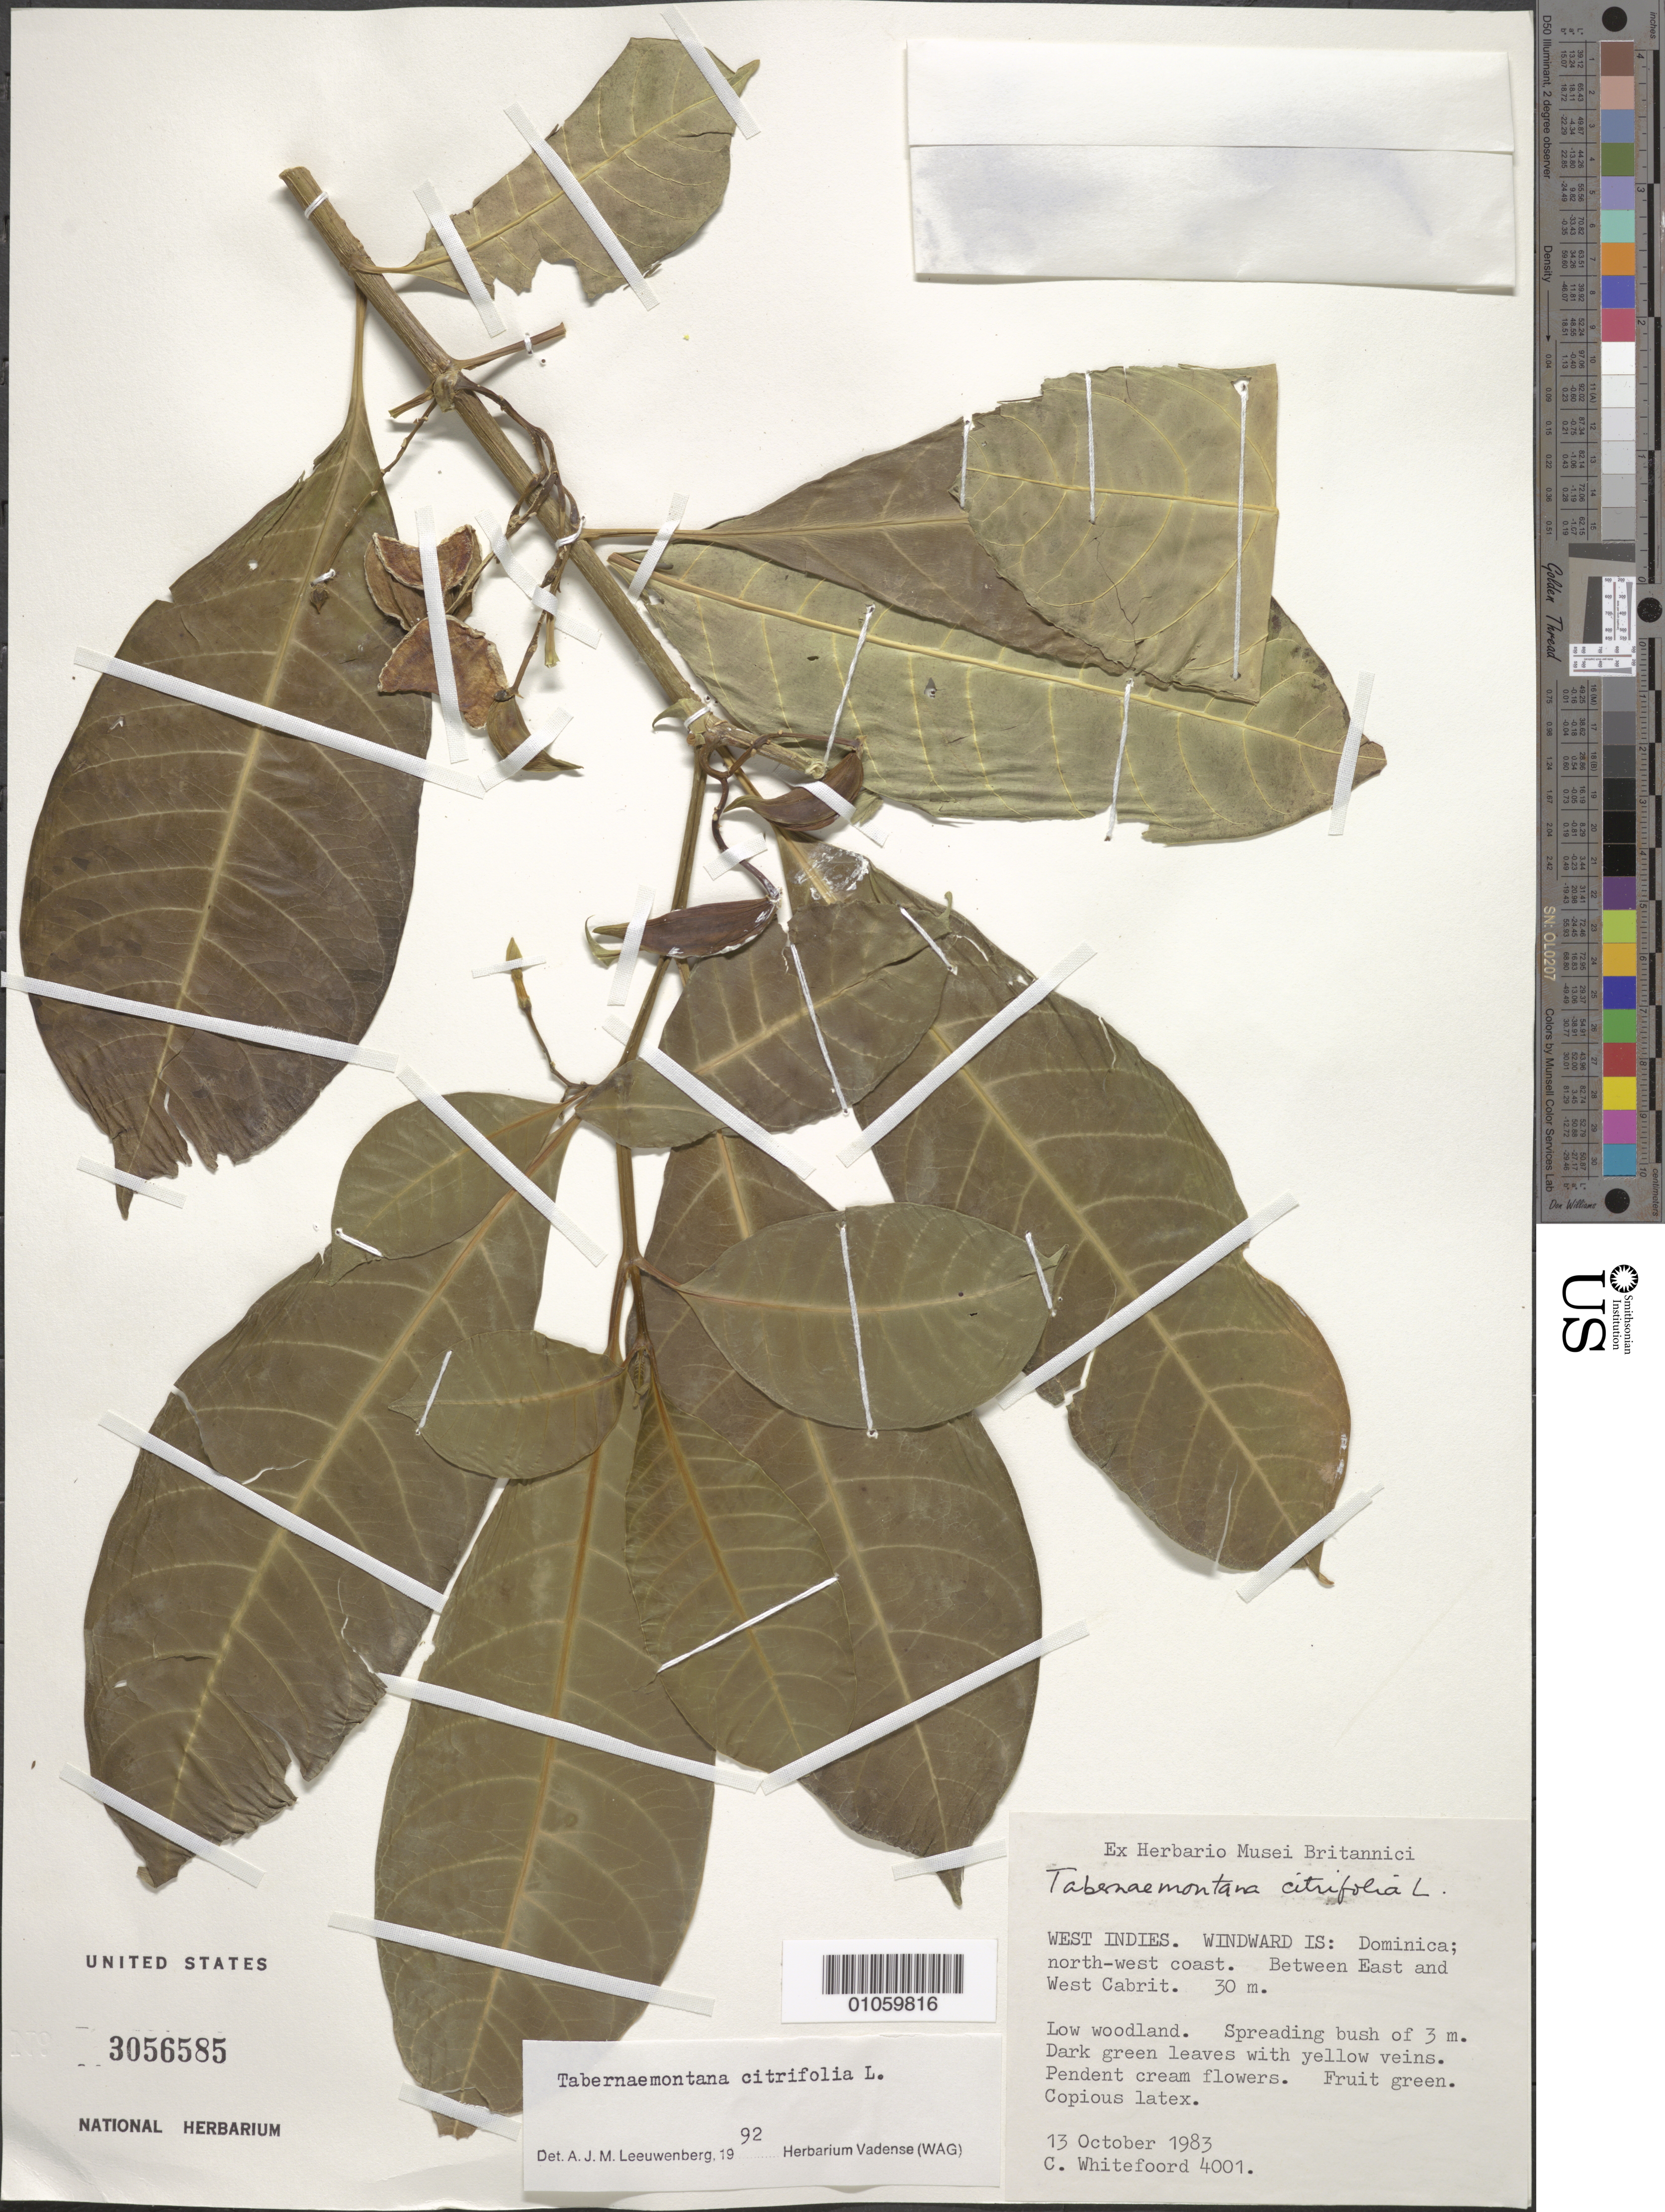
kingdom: Plantae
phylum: Tracheophyta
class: Magnoliopsida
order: Gentianales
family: Apocynaceae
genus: Tabernaemontana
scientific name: Tabernaemontana citrifolia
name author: L.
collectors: C. Whitefoord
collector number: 4001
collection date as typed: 13 Oct 1983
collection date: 1983-10-13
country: Dominica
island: Dominica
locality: Between East and West Cabrit, north-west coast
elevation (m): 30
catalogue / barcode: US 3056585